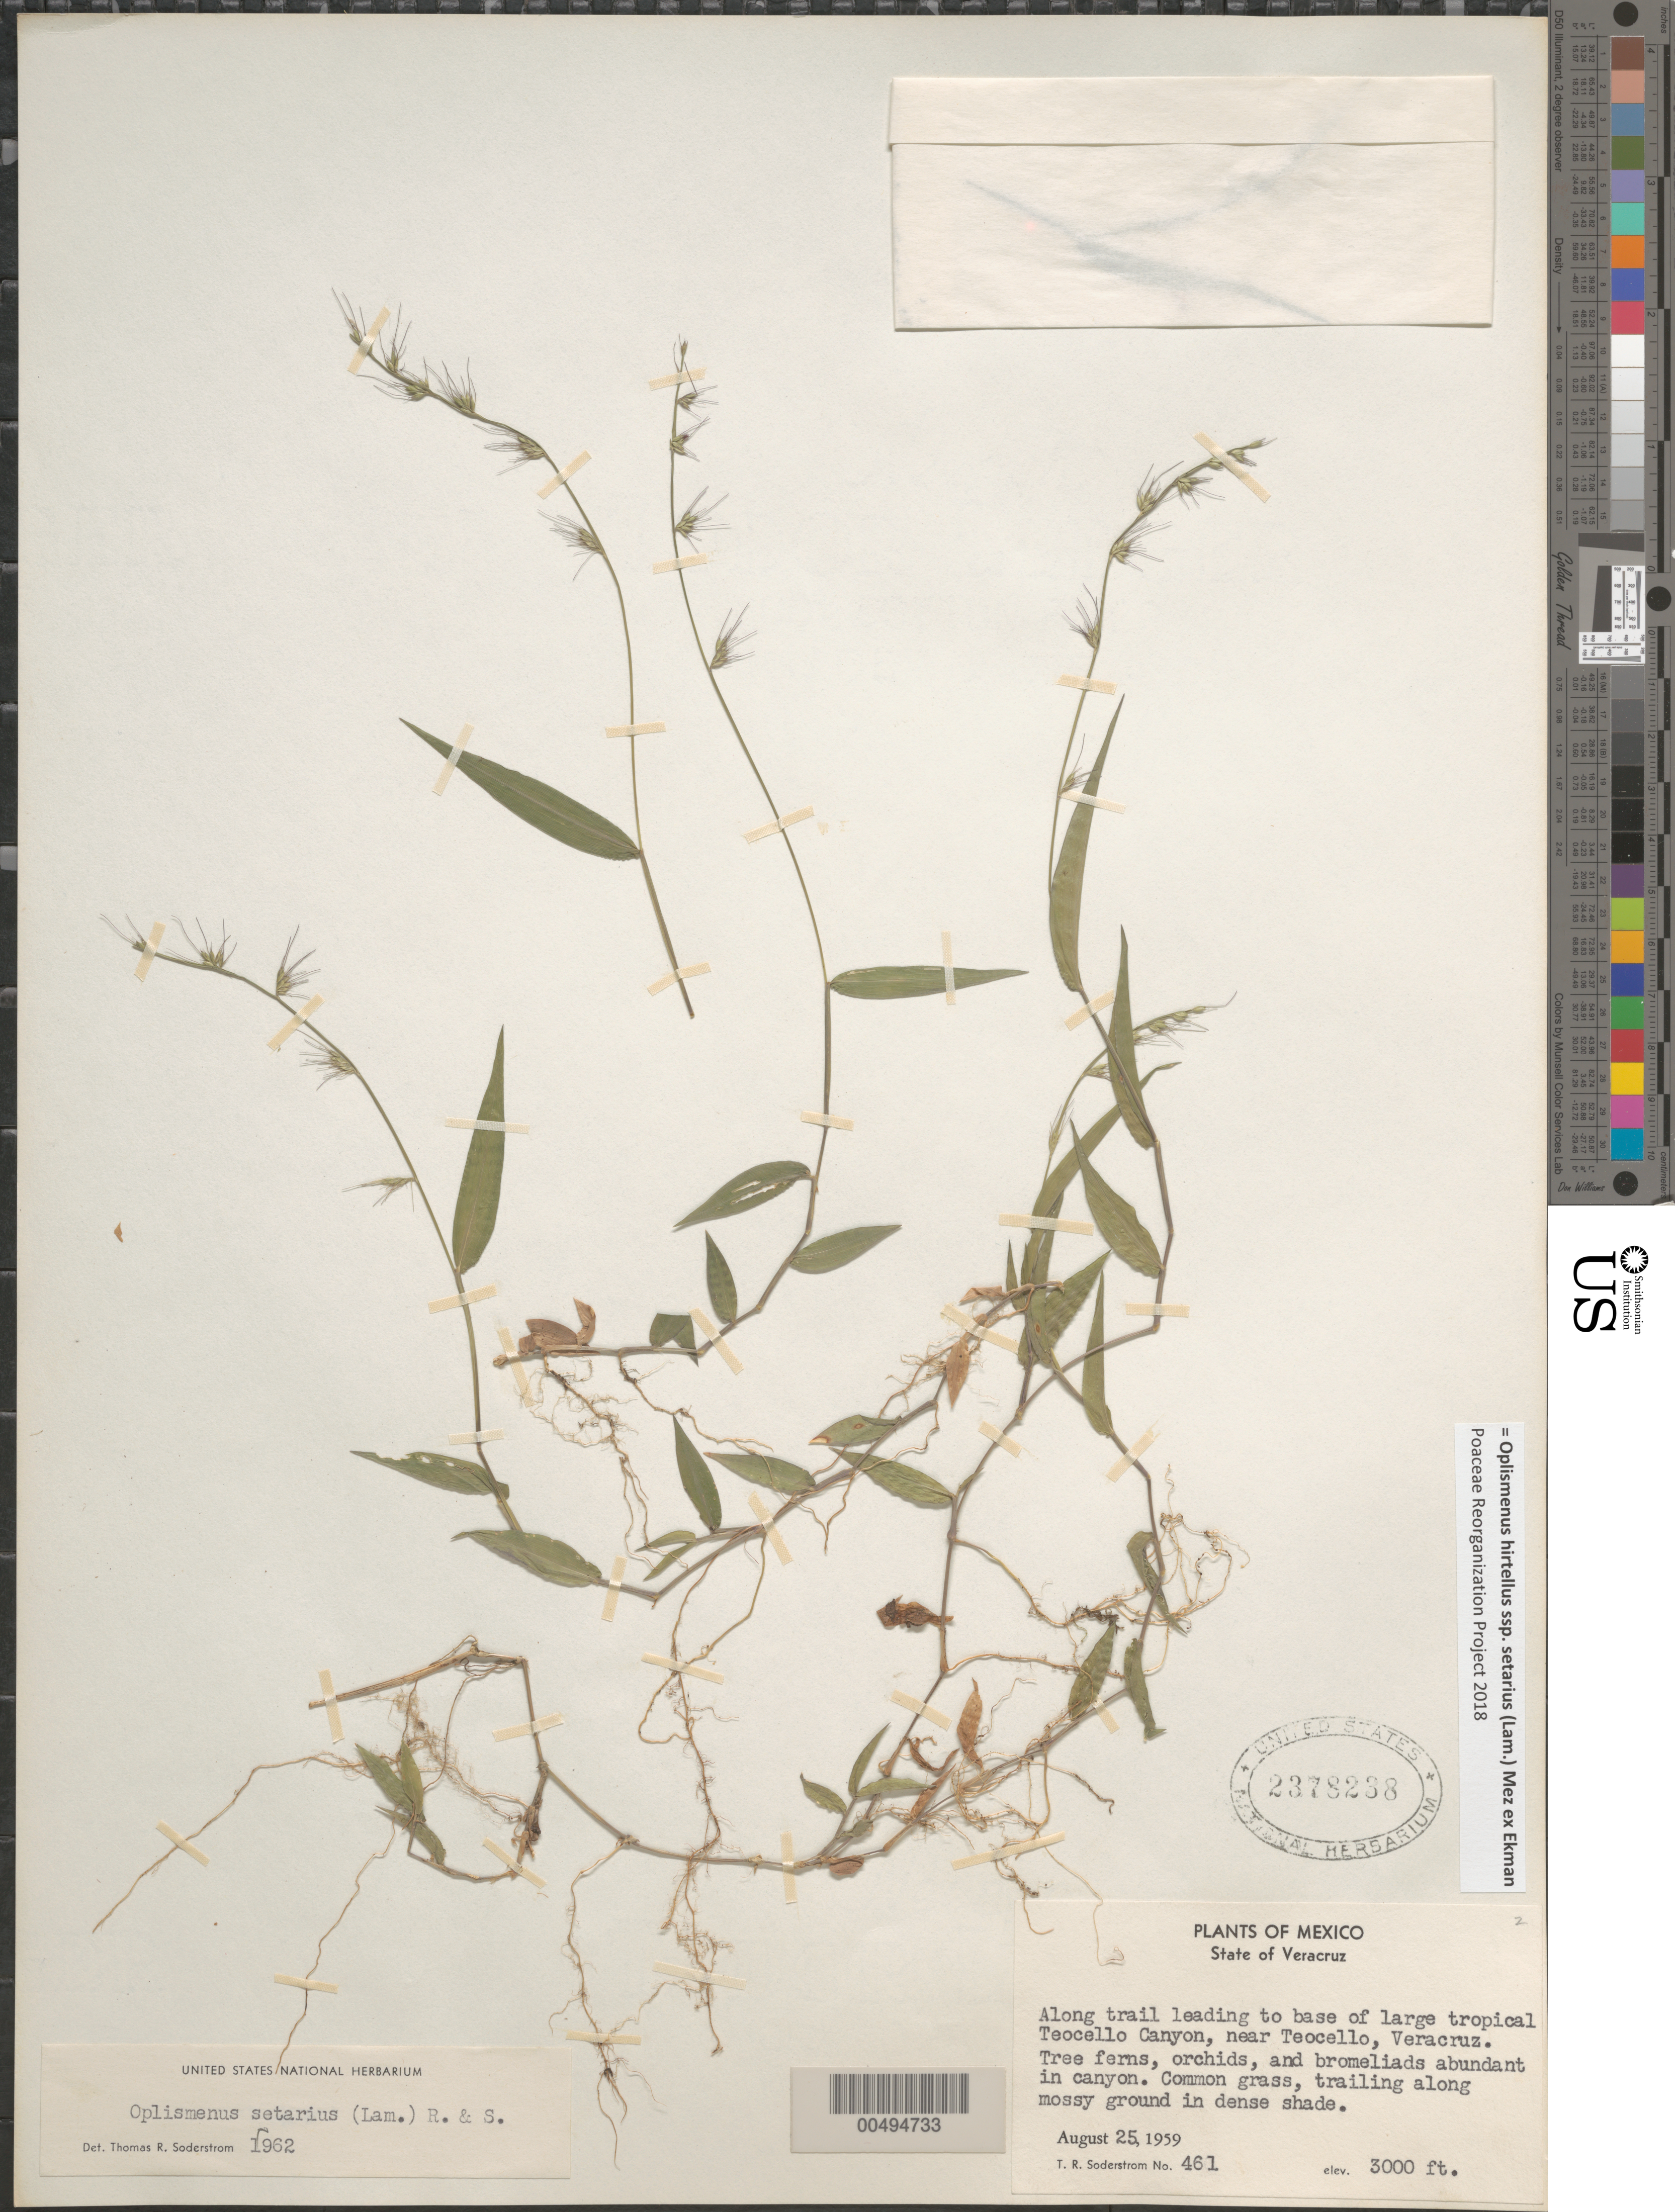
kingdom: Plantae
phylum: Tracheophyta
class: Liliopsida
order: Poales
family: Poaceae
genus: Oplismenus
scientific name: Oplismenus hirtellus subsp. setarius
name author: (Lam.) Mez ex Ekman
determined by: Poaceae Reorganization Project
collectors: T. R. Soderstrom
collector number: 461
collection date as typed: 25 Aug 1959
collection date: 1959-08-25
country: Mexico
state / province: Veracruz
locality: Teocello Canyon, near Teocello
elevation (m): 914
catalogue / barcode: US 2378238